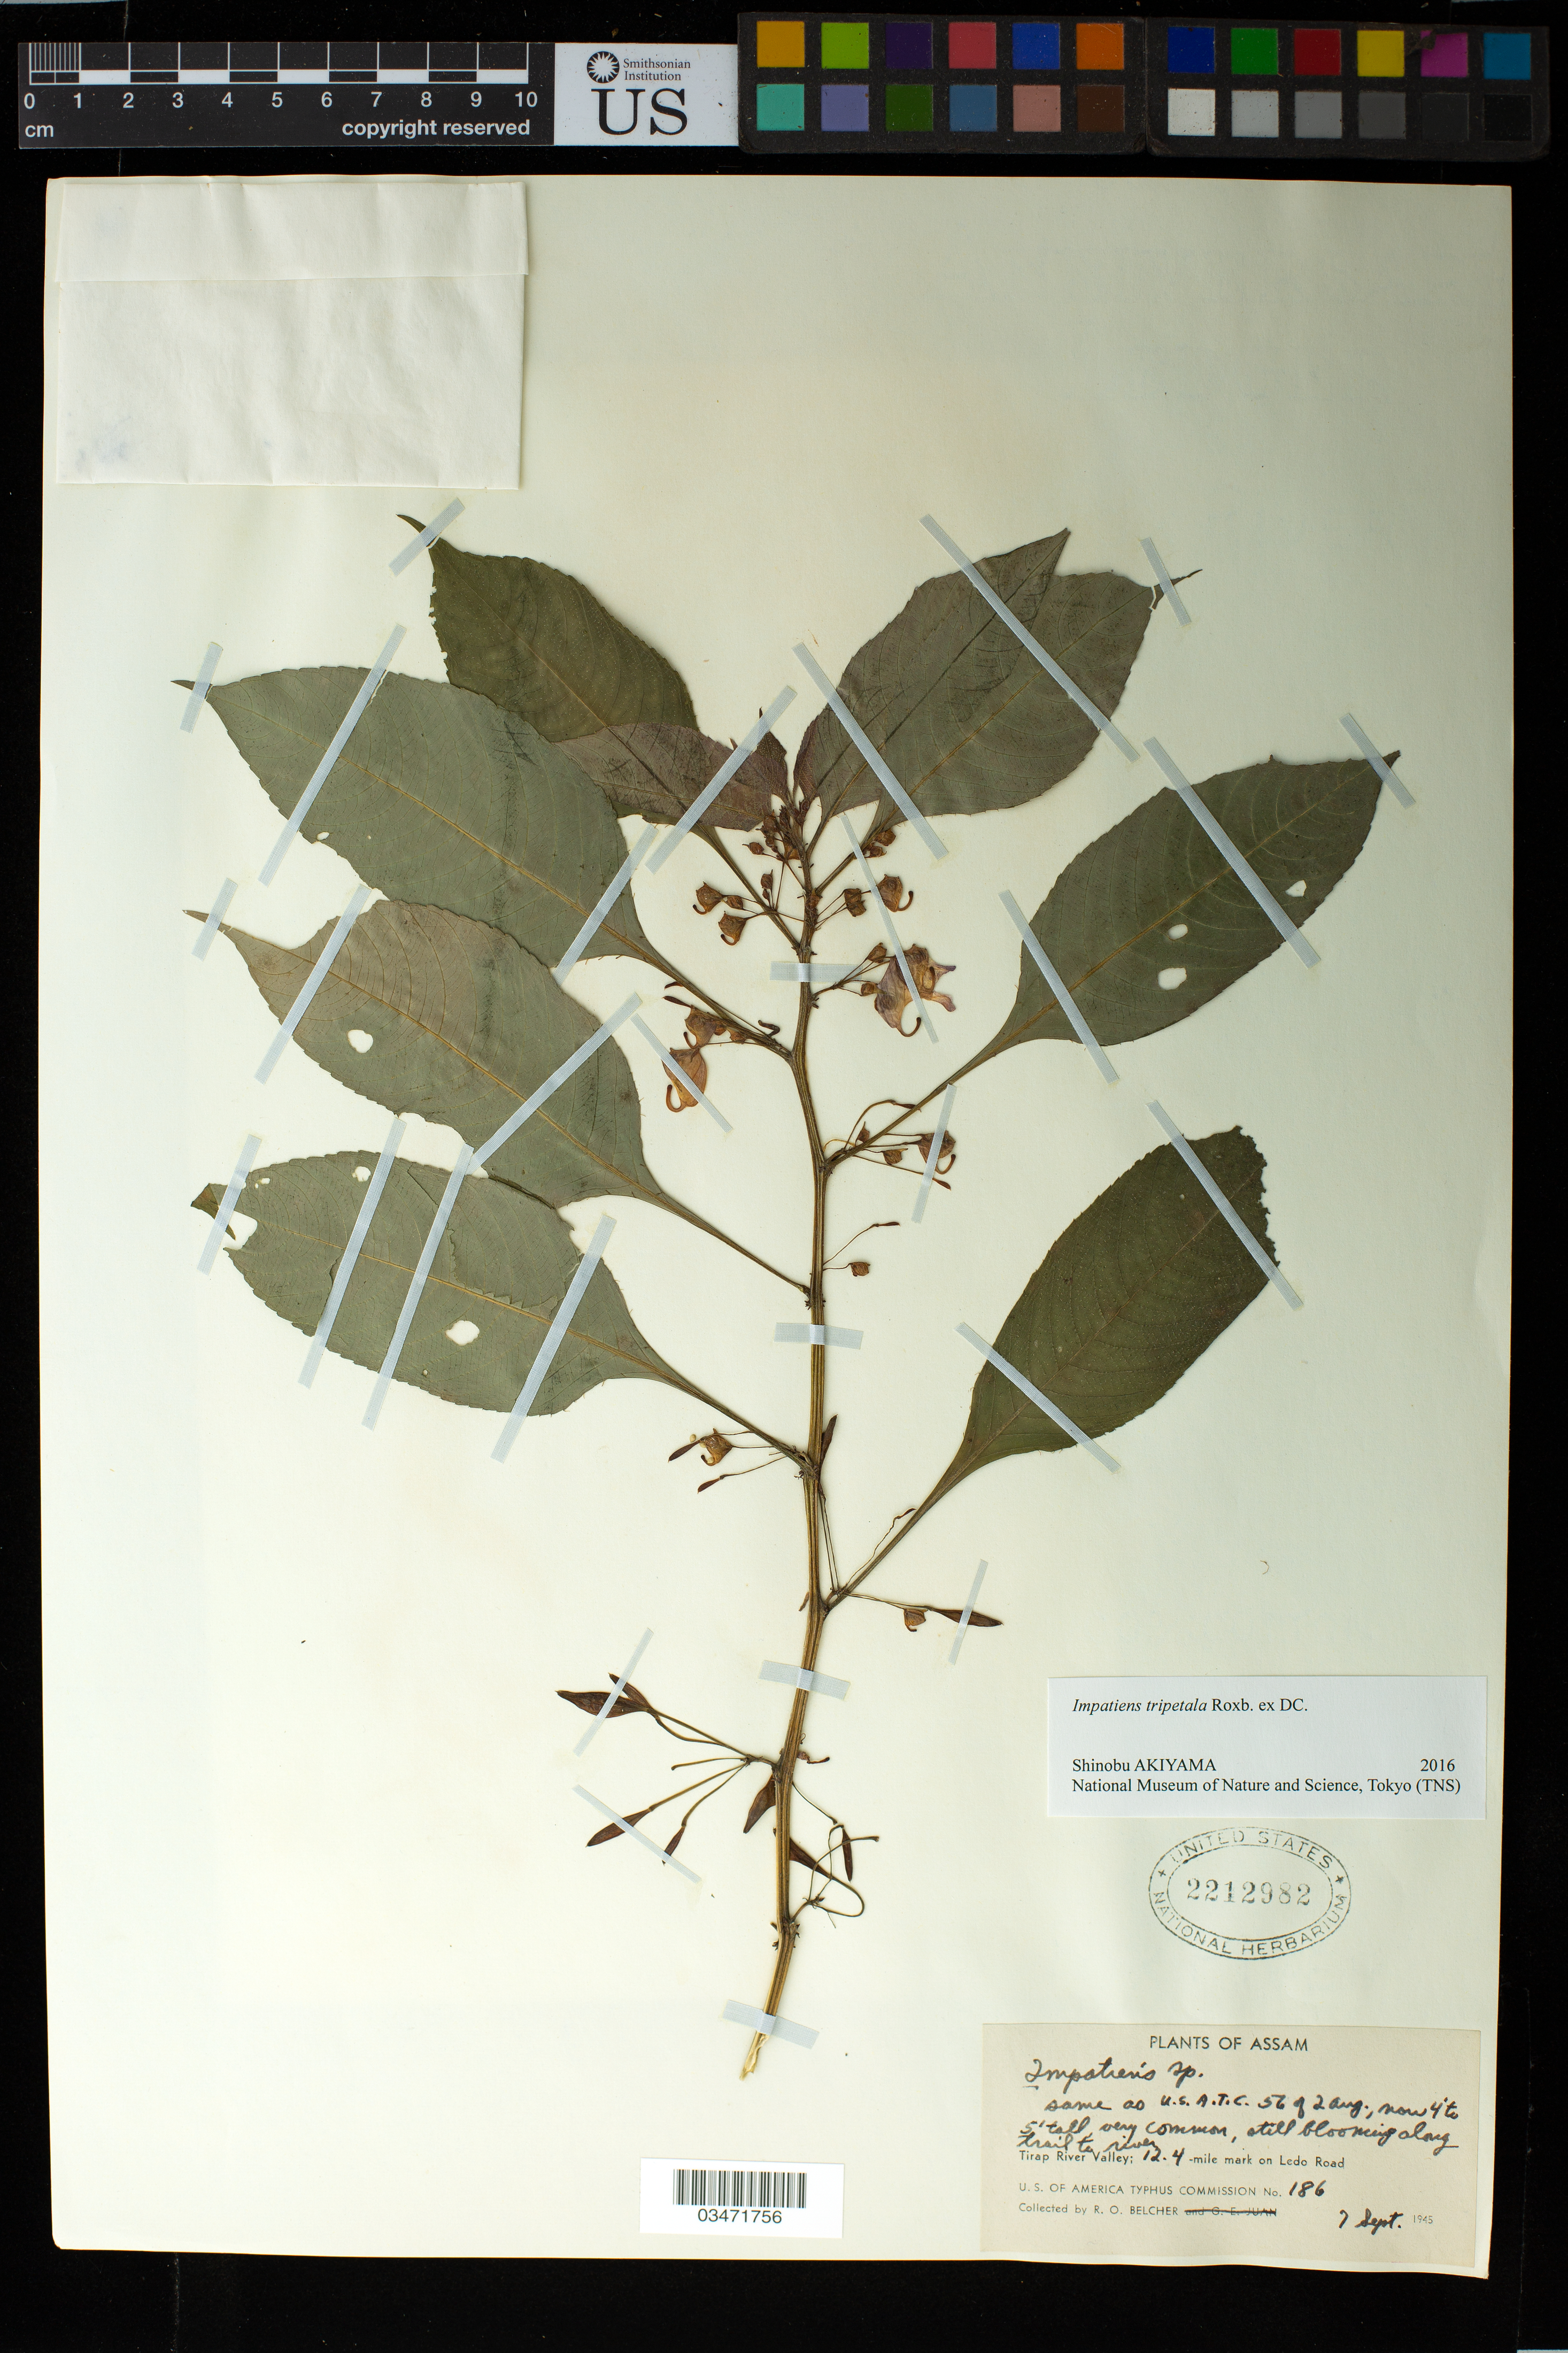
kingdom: Plantae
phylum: Tracheophyta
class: Magnoliopsida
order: Ericales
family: Balsaminaceae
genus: Impatiens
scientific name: Impatiens tripetala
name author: Roxb.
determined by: Akiyama, Shinobu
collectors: R. Belcher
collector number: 186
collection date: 1945-09-07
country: India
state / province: Assam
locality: Tirap River Valley, 12.4 mile mark on Ledo Road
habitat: Along trail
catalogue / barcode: US 2212982